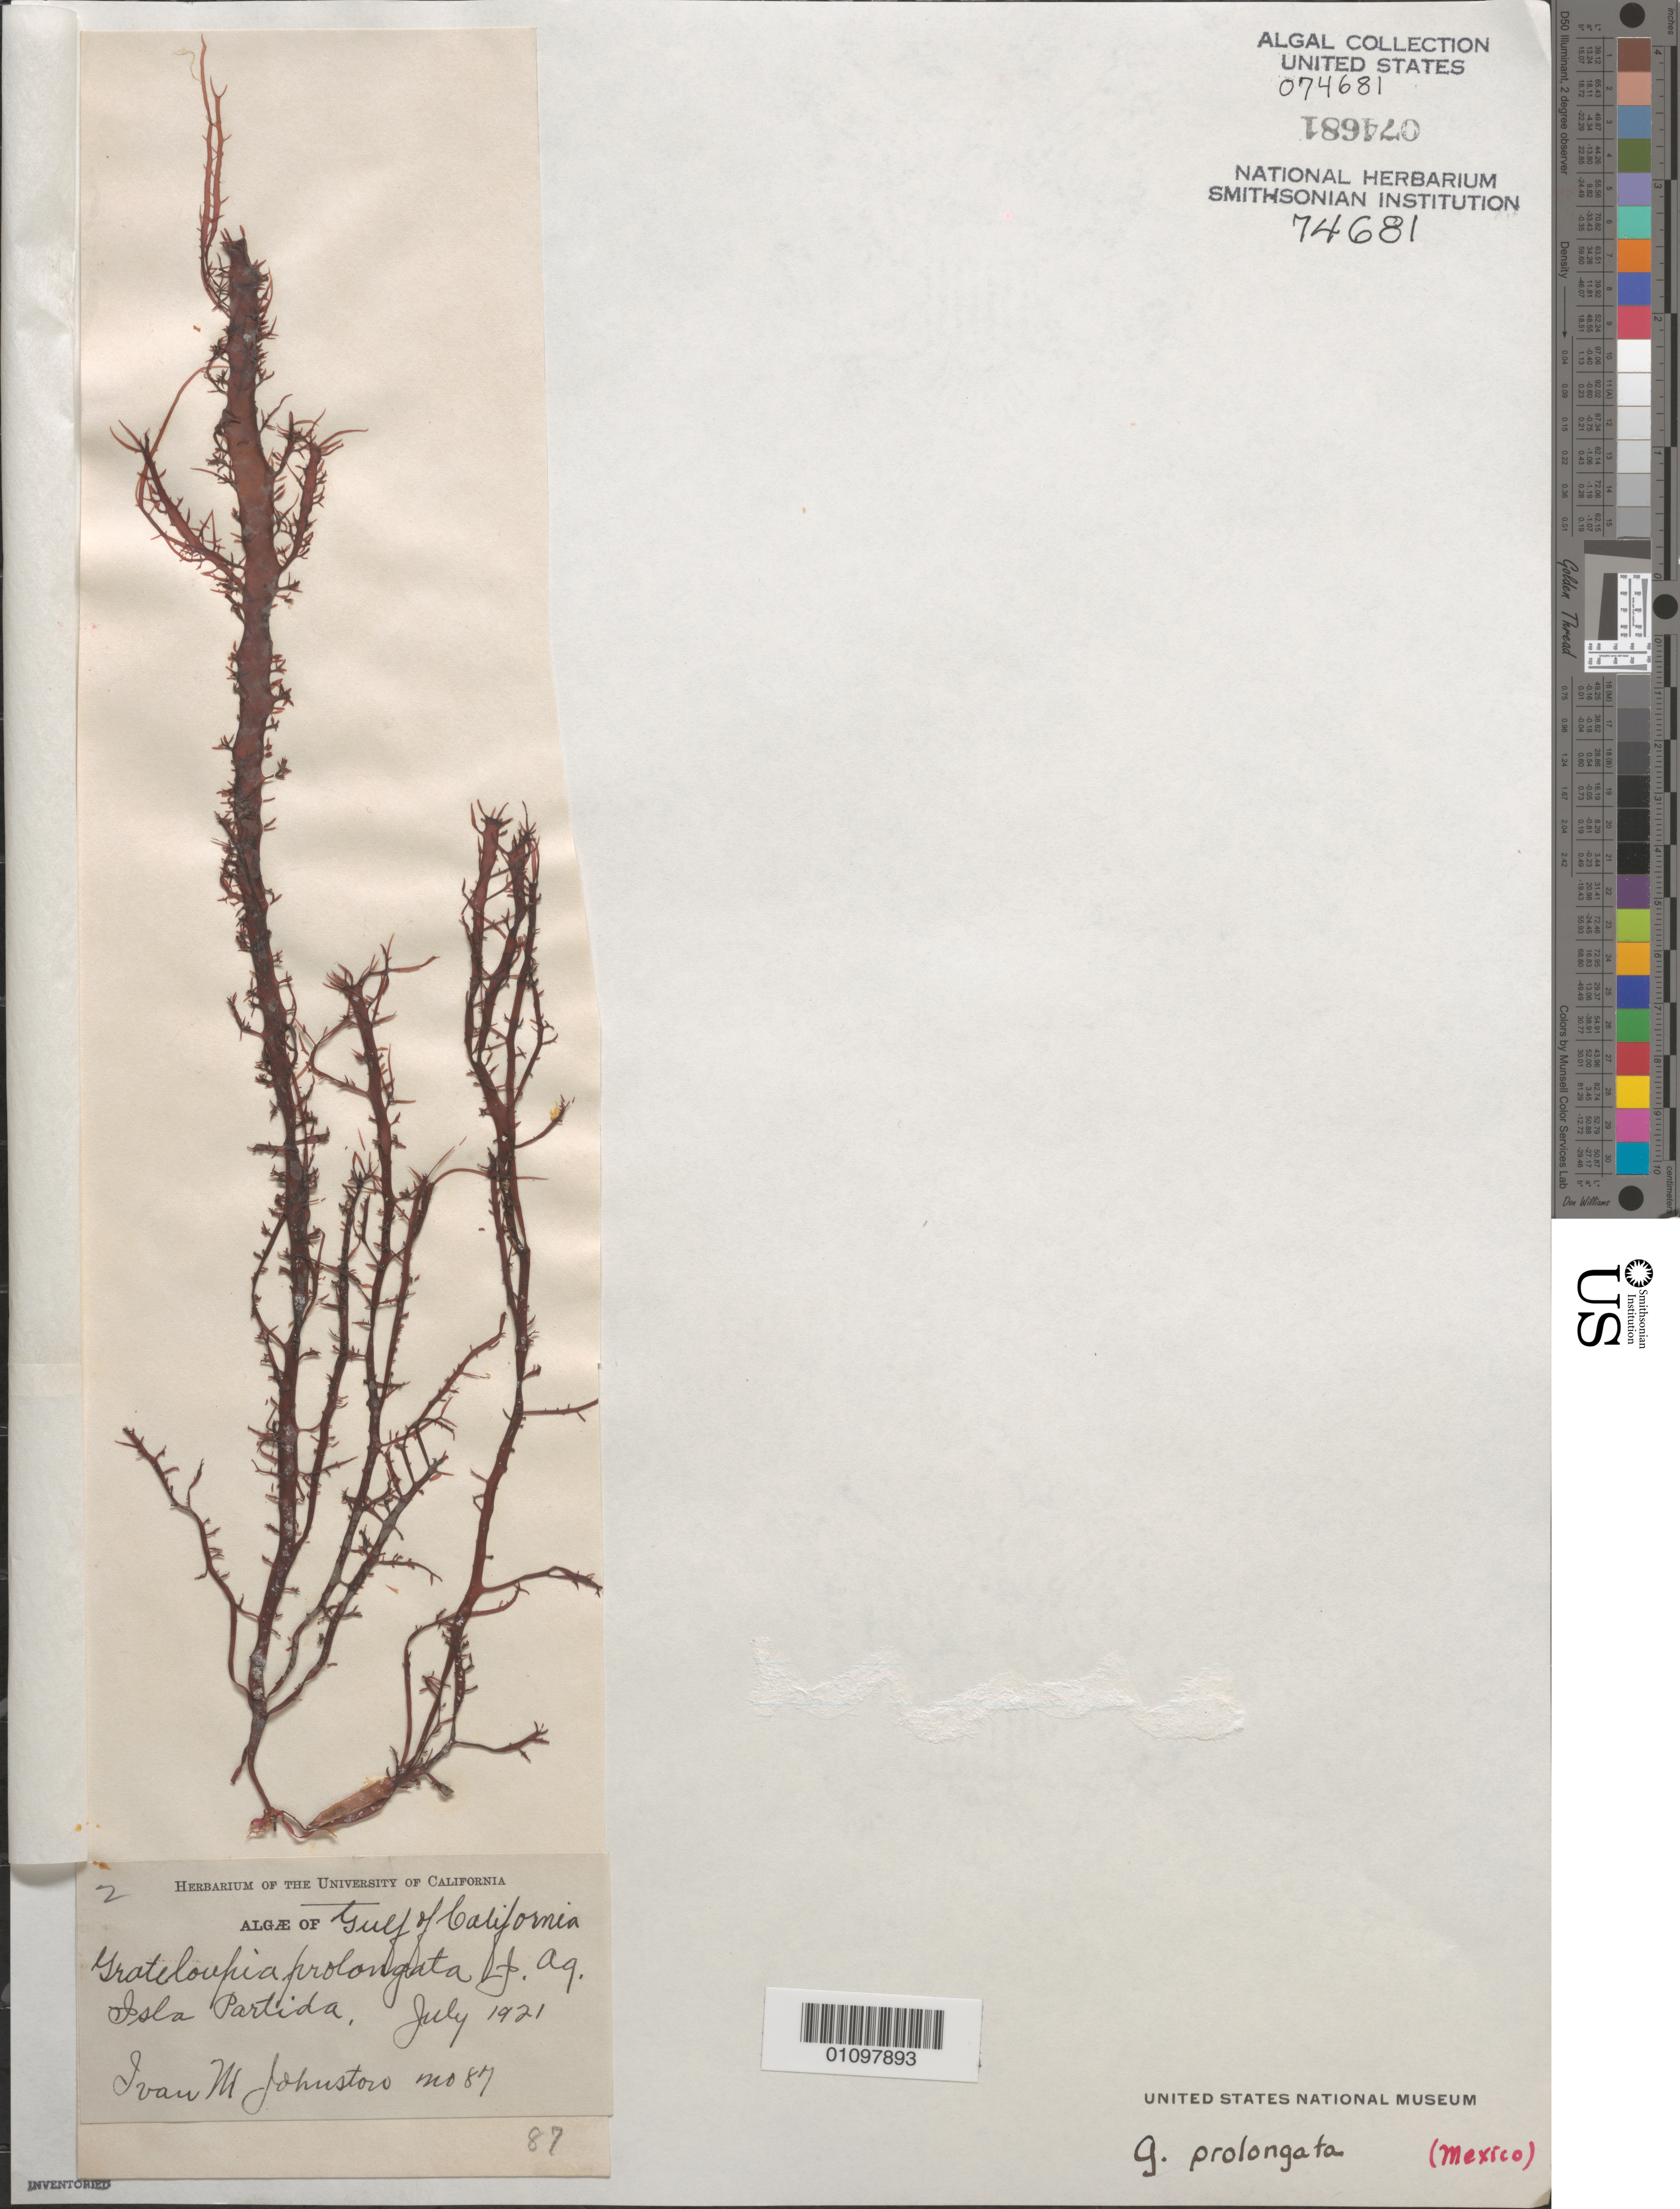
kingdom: Plantae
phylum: Rhodophyta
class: Florideophyceae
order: Halymeniales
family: Halymeniaceae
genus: Grateloupia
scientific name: Grateloupia prolongata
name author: J. Agardh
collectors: I.M. Johnston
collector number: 87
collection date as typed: Jul 1921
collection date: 1921-07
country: Mexico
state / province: Baja California Sur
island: Isla Partida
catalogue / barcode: US 74681